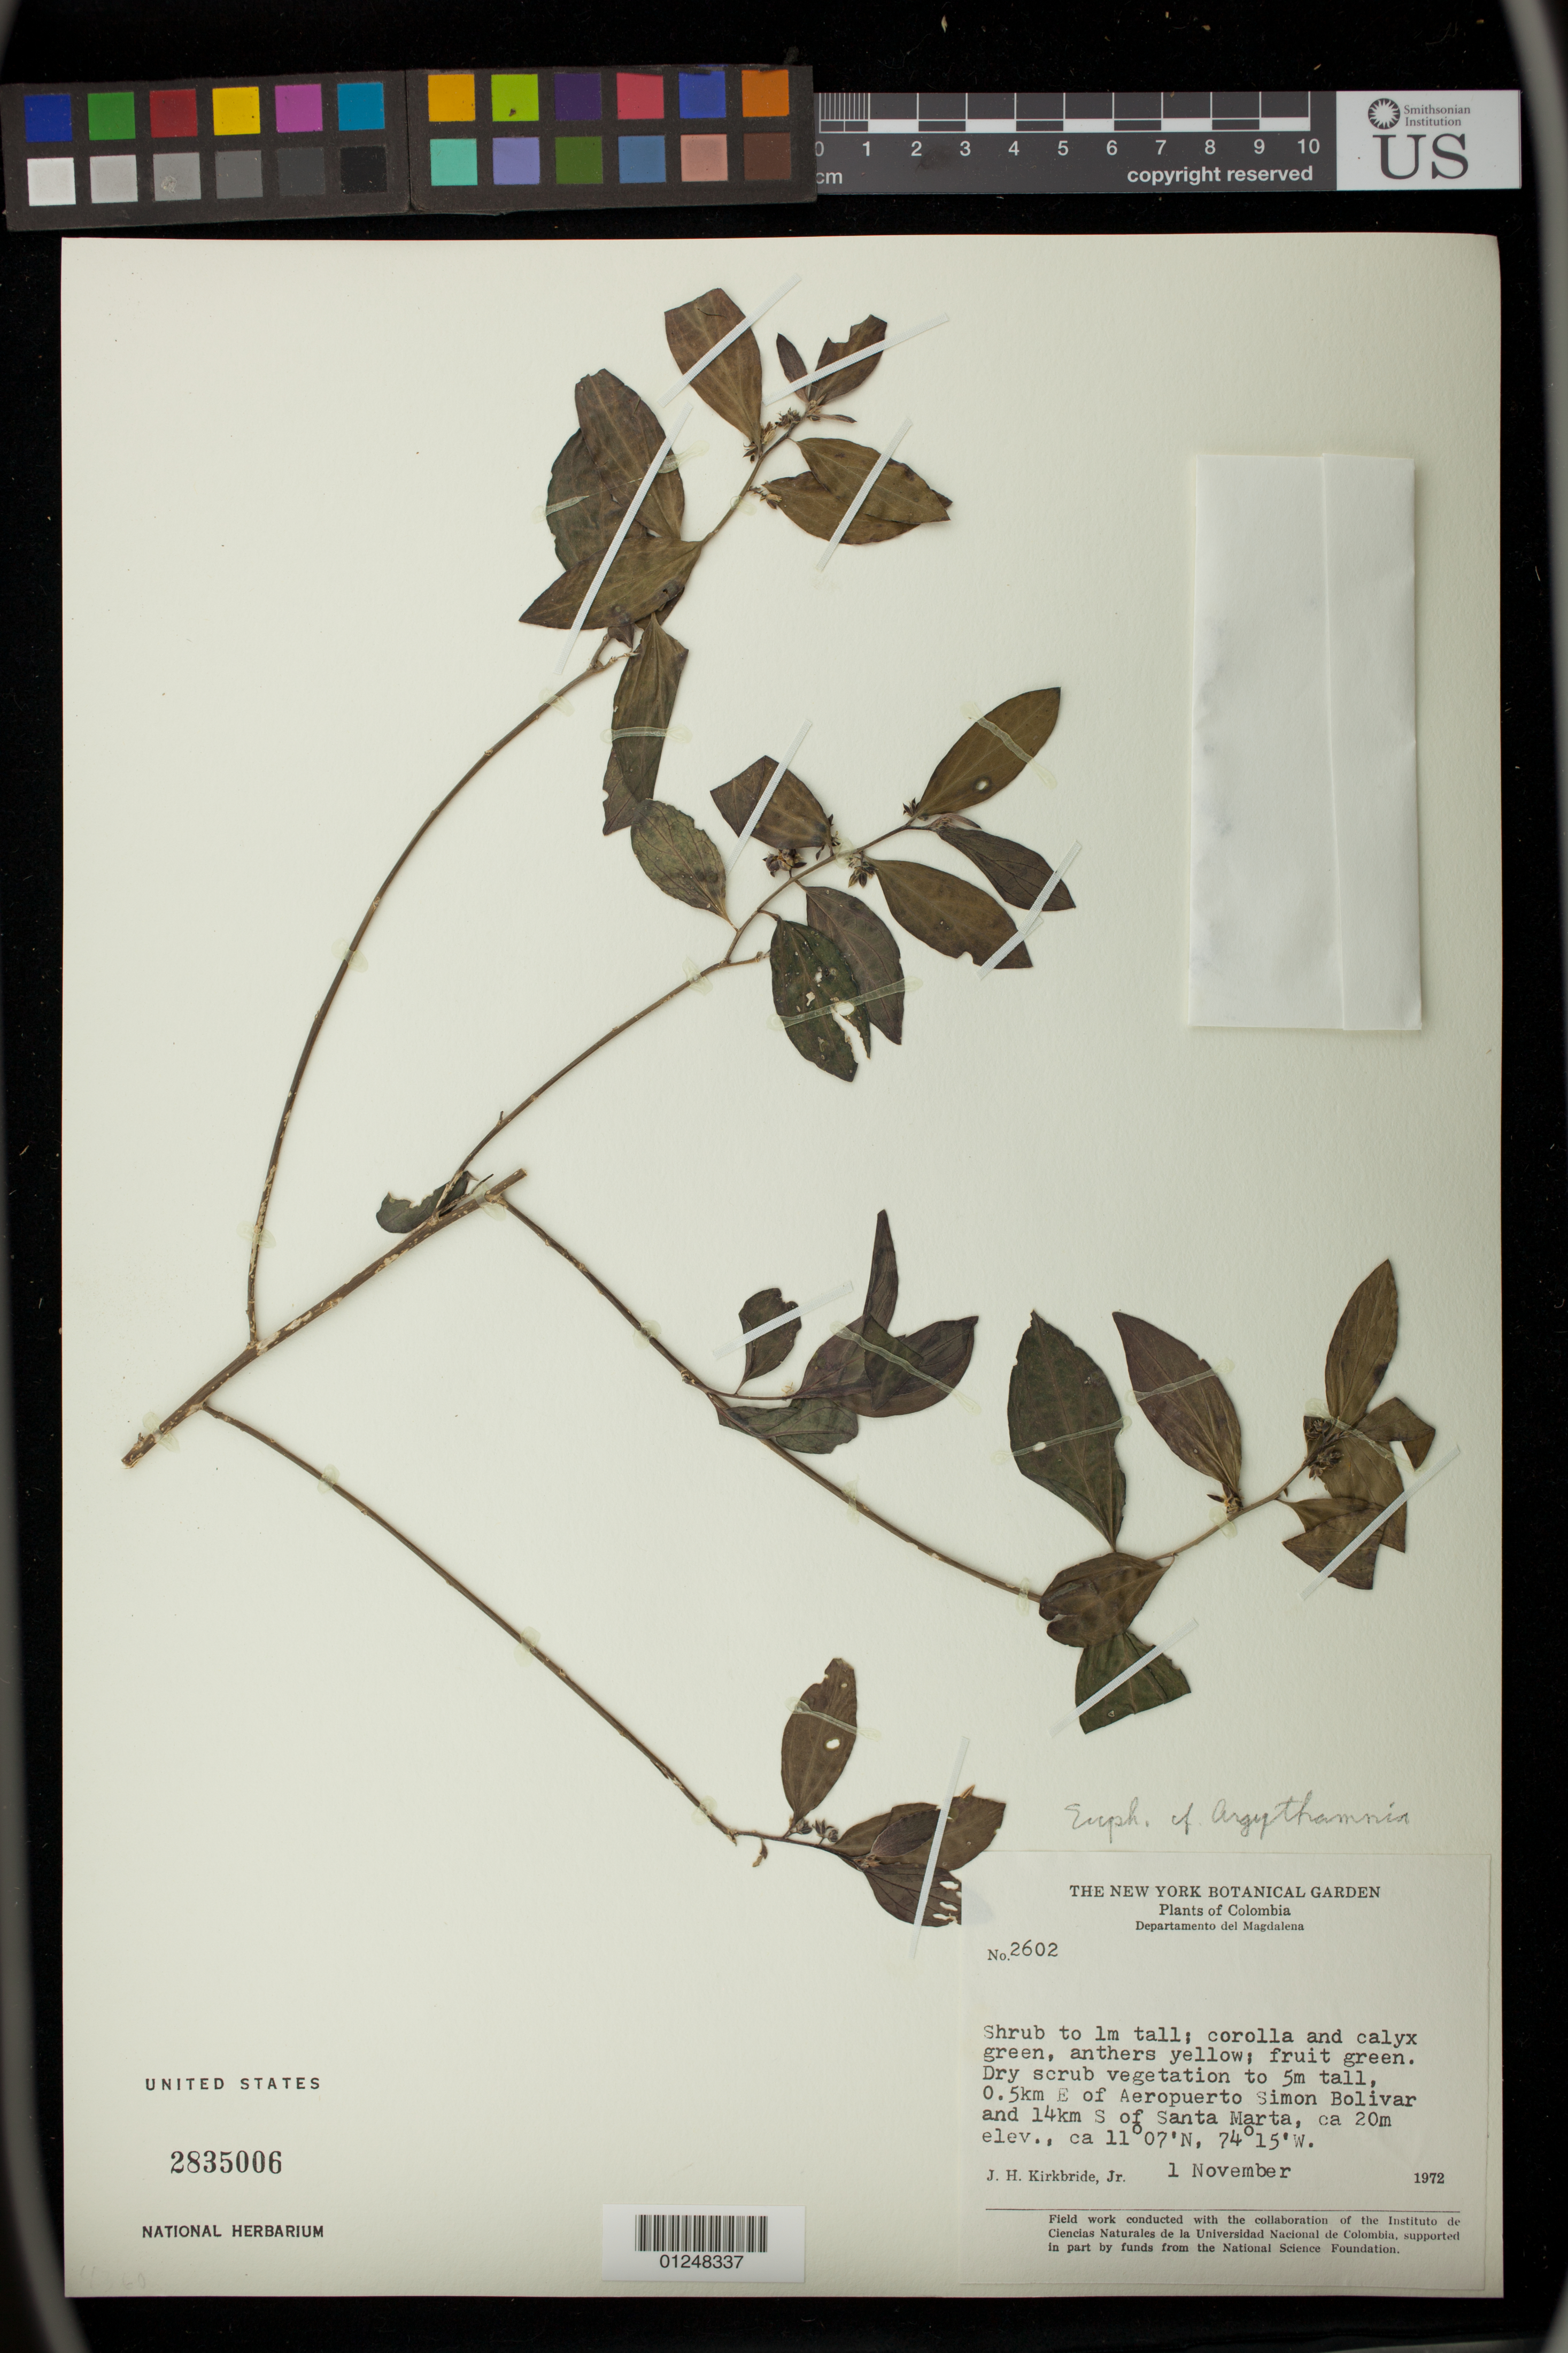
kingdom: Plantae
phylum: Tracheophyta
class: Magnoliopsida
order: Malpighiales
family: Euphorbiaceae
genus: Argythamnia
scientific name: Argythamnia argothamnoides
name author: (Bertero & Spreng.) J.W. Ingram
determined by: Külkamp, Josimar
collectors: J. H. Kirkbride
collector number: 2602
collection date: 1972-11-01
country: Colombia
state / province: Magdalena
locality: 0.5 km E of Aeropuerto Simon Bolivar and 14 km S of Santa Marta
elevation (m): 20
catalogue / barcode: US 2835006